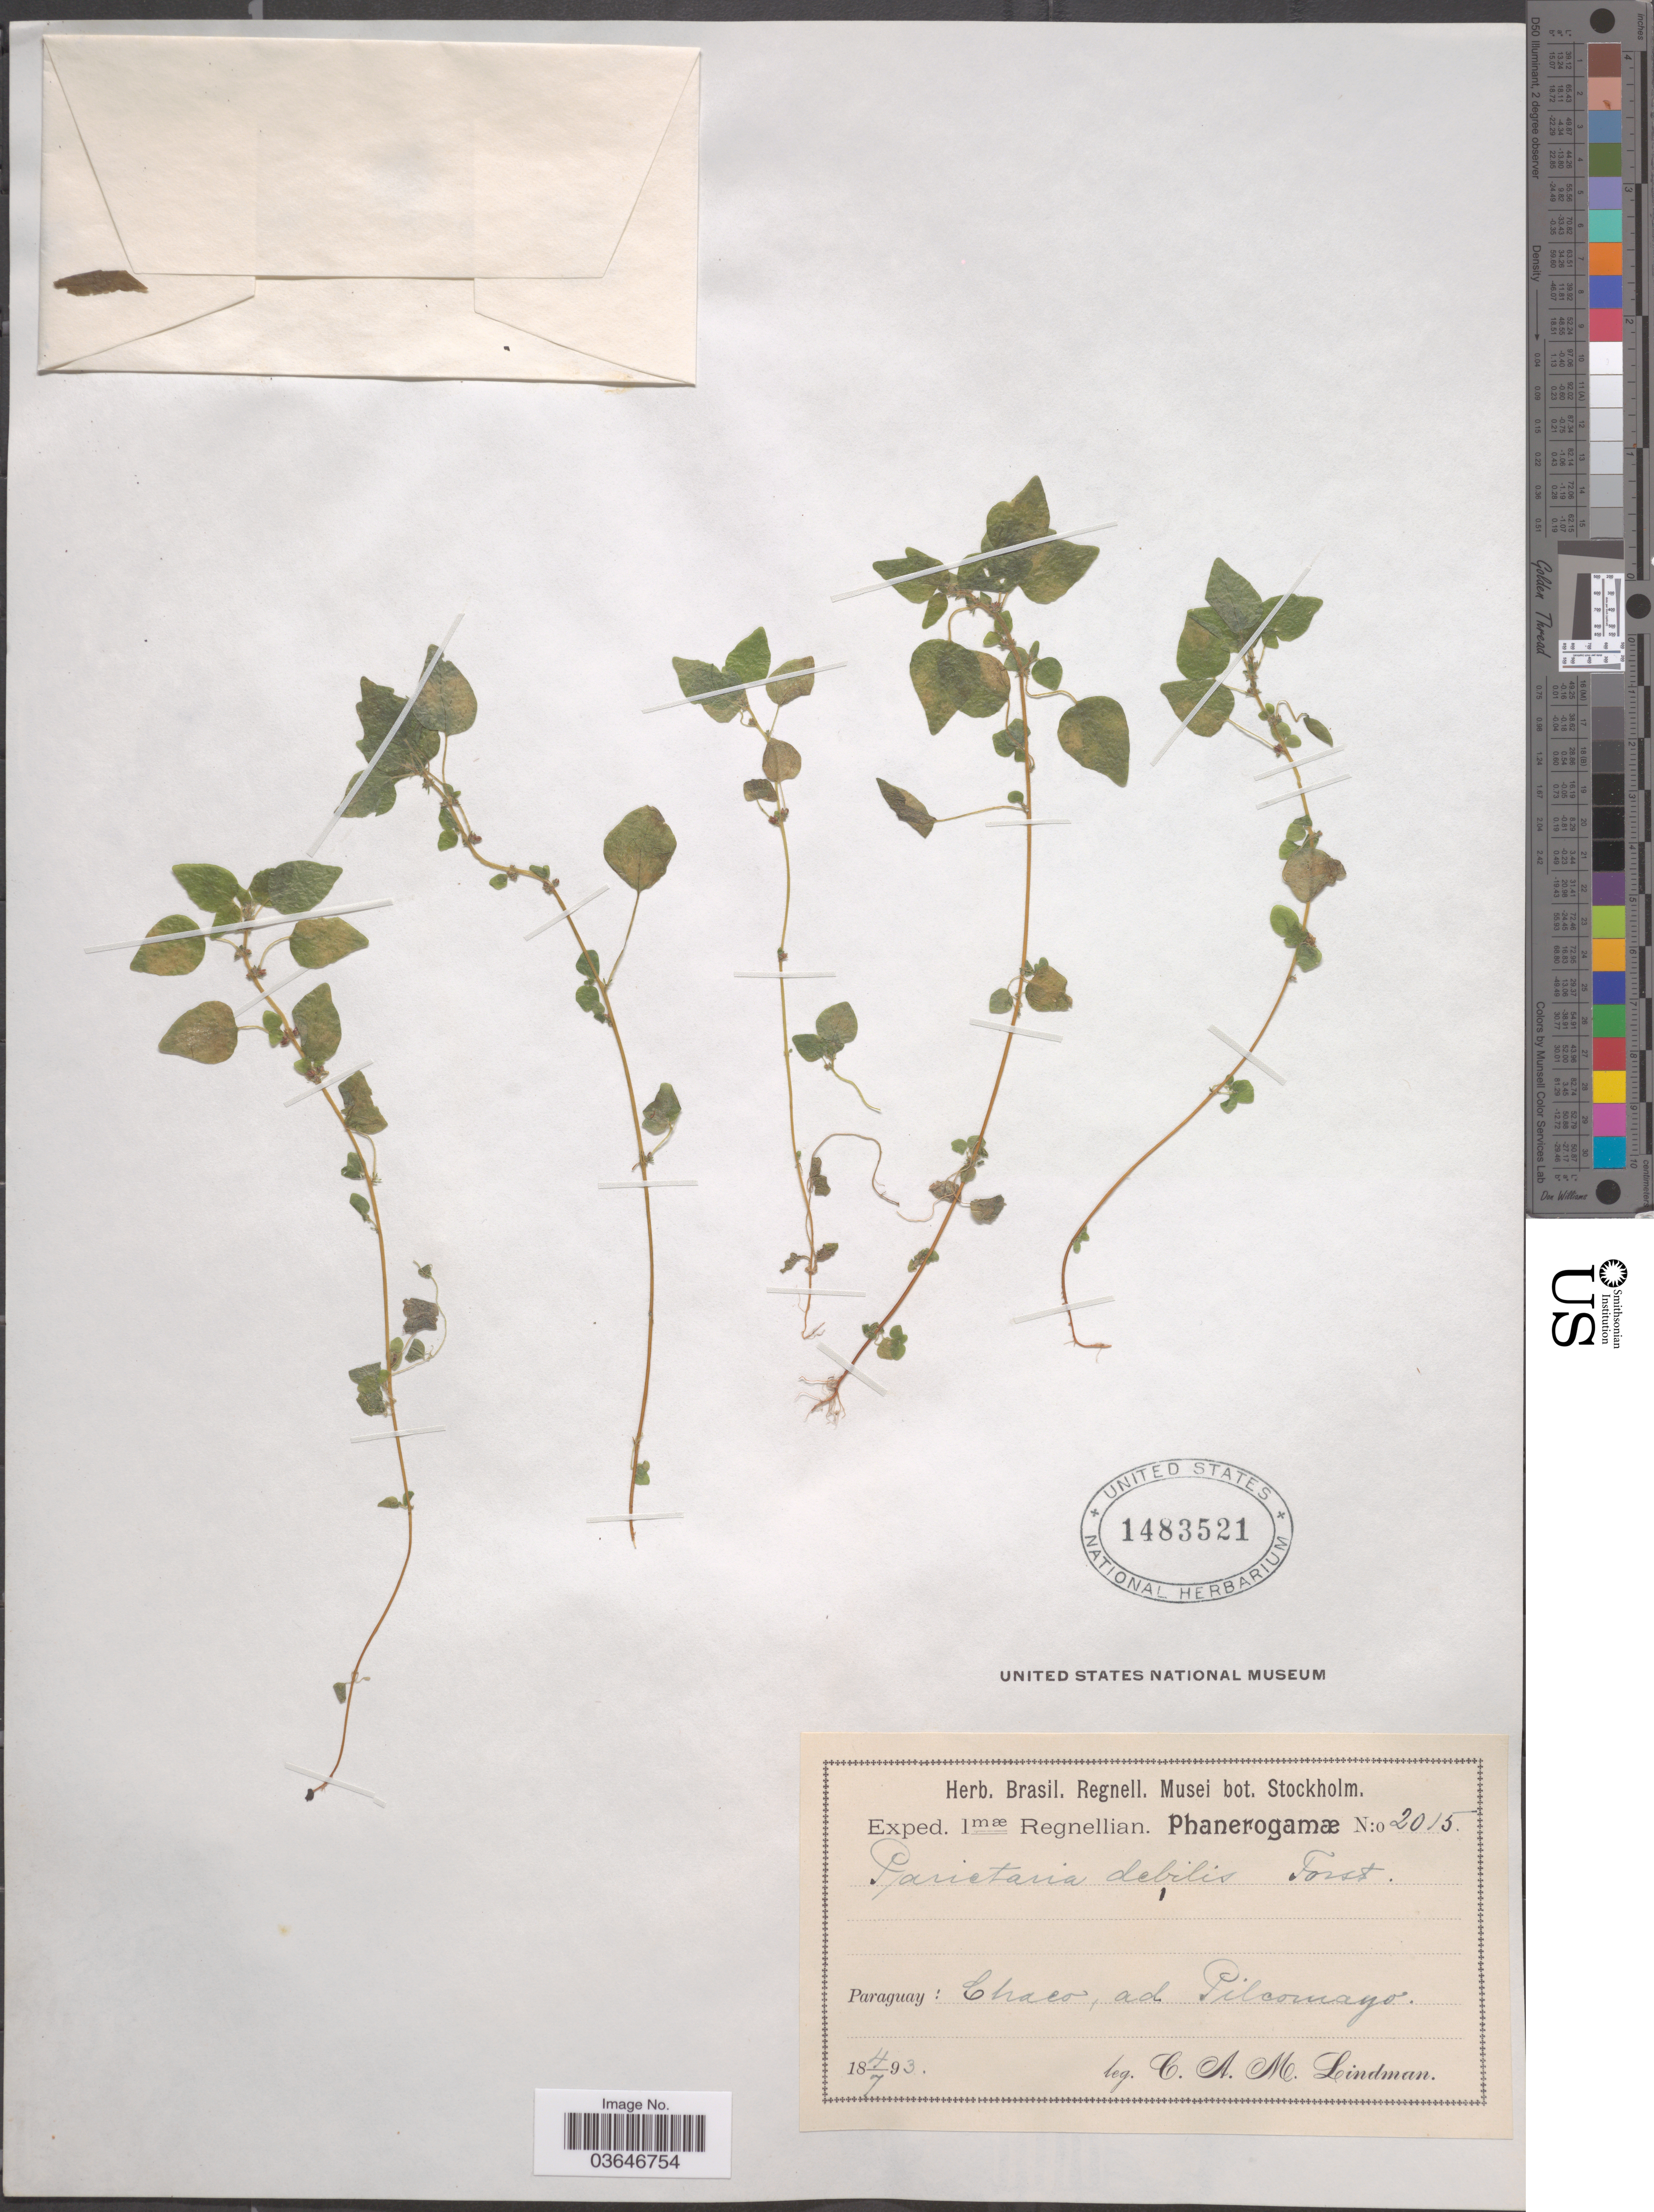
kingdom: Plantae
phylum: Tracheophyta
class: Magnoliopsida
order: Rosales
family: Urticaceae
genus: Parietaria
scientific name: Parietaria debilis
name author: G. Forst.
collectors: C. A. M. Lindman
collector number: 2015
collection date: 1893-07-04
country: Paraguay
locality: Chaco, ad Pilcomayo.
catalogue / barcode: US 1483521